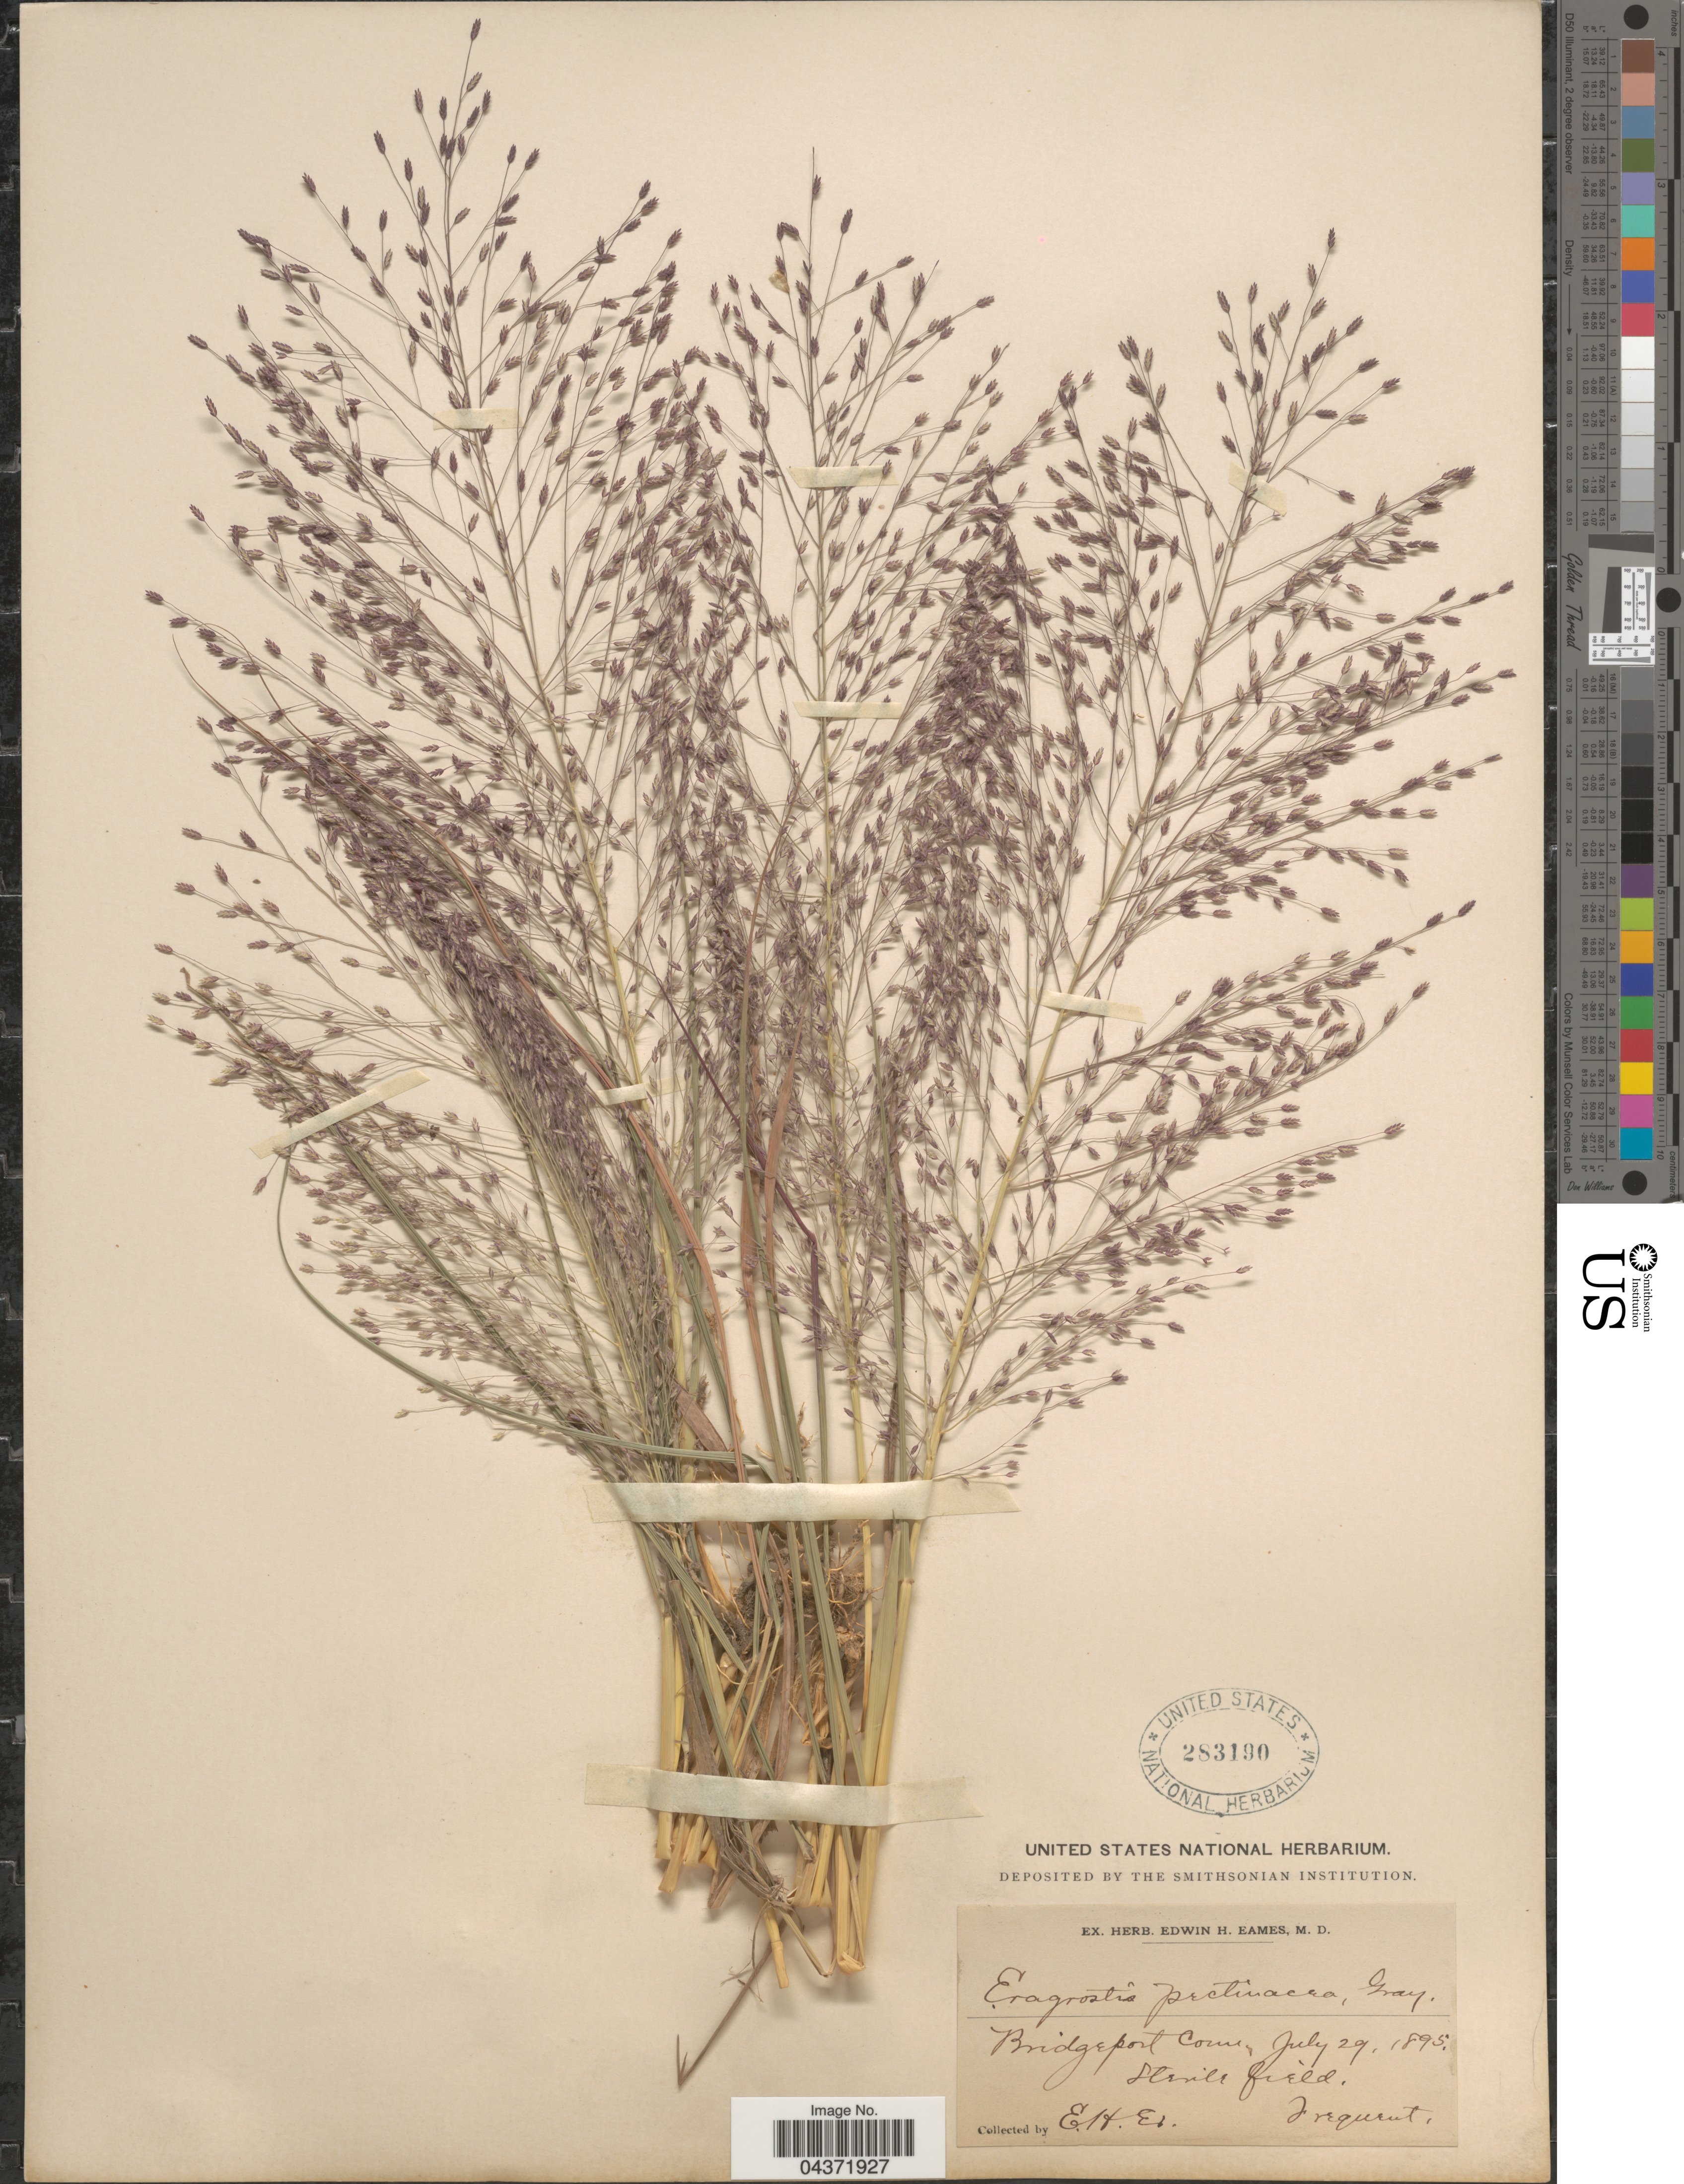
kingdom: Plantae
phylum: Tracheophyta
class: Liliopsida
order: Poales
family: Poaceae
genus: Eragrostis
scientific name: Eragrostis spectabilis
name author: (Pursh) Steud.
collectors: E. H. Eames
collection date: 1895-07-29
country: United States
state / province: Connecticut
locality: Bridgeport.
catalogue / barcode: US 283190